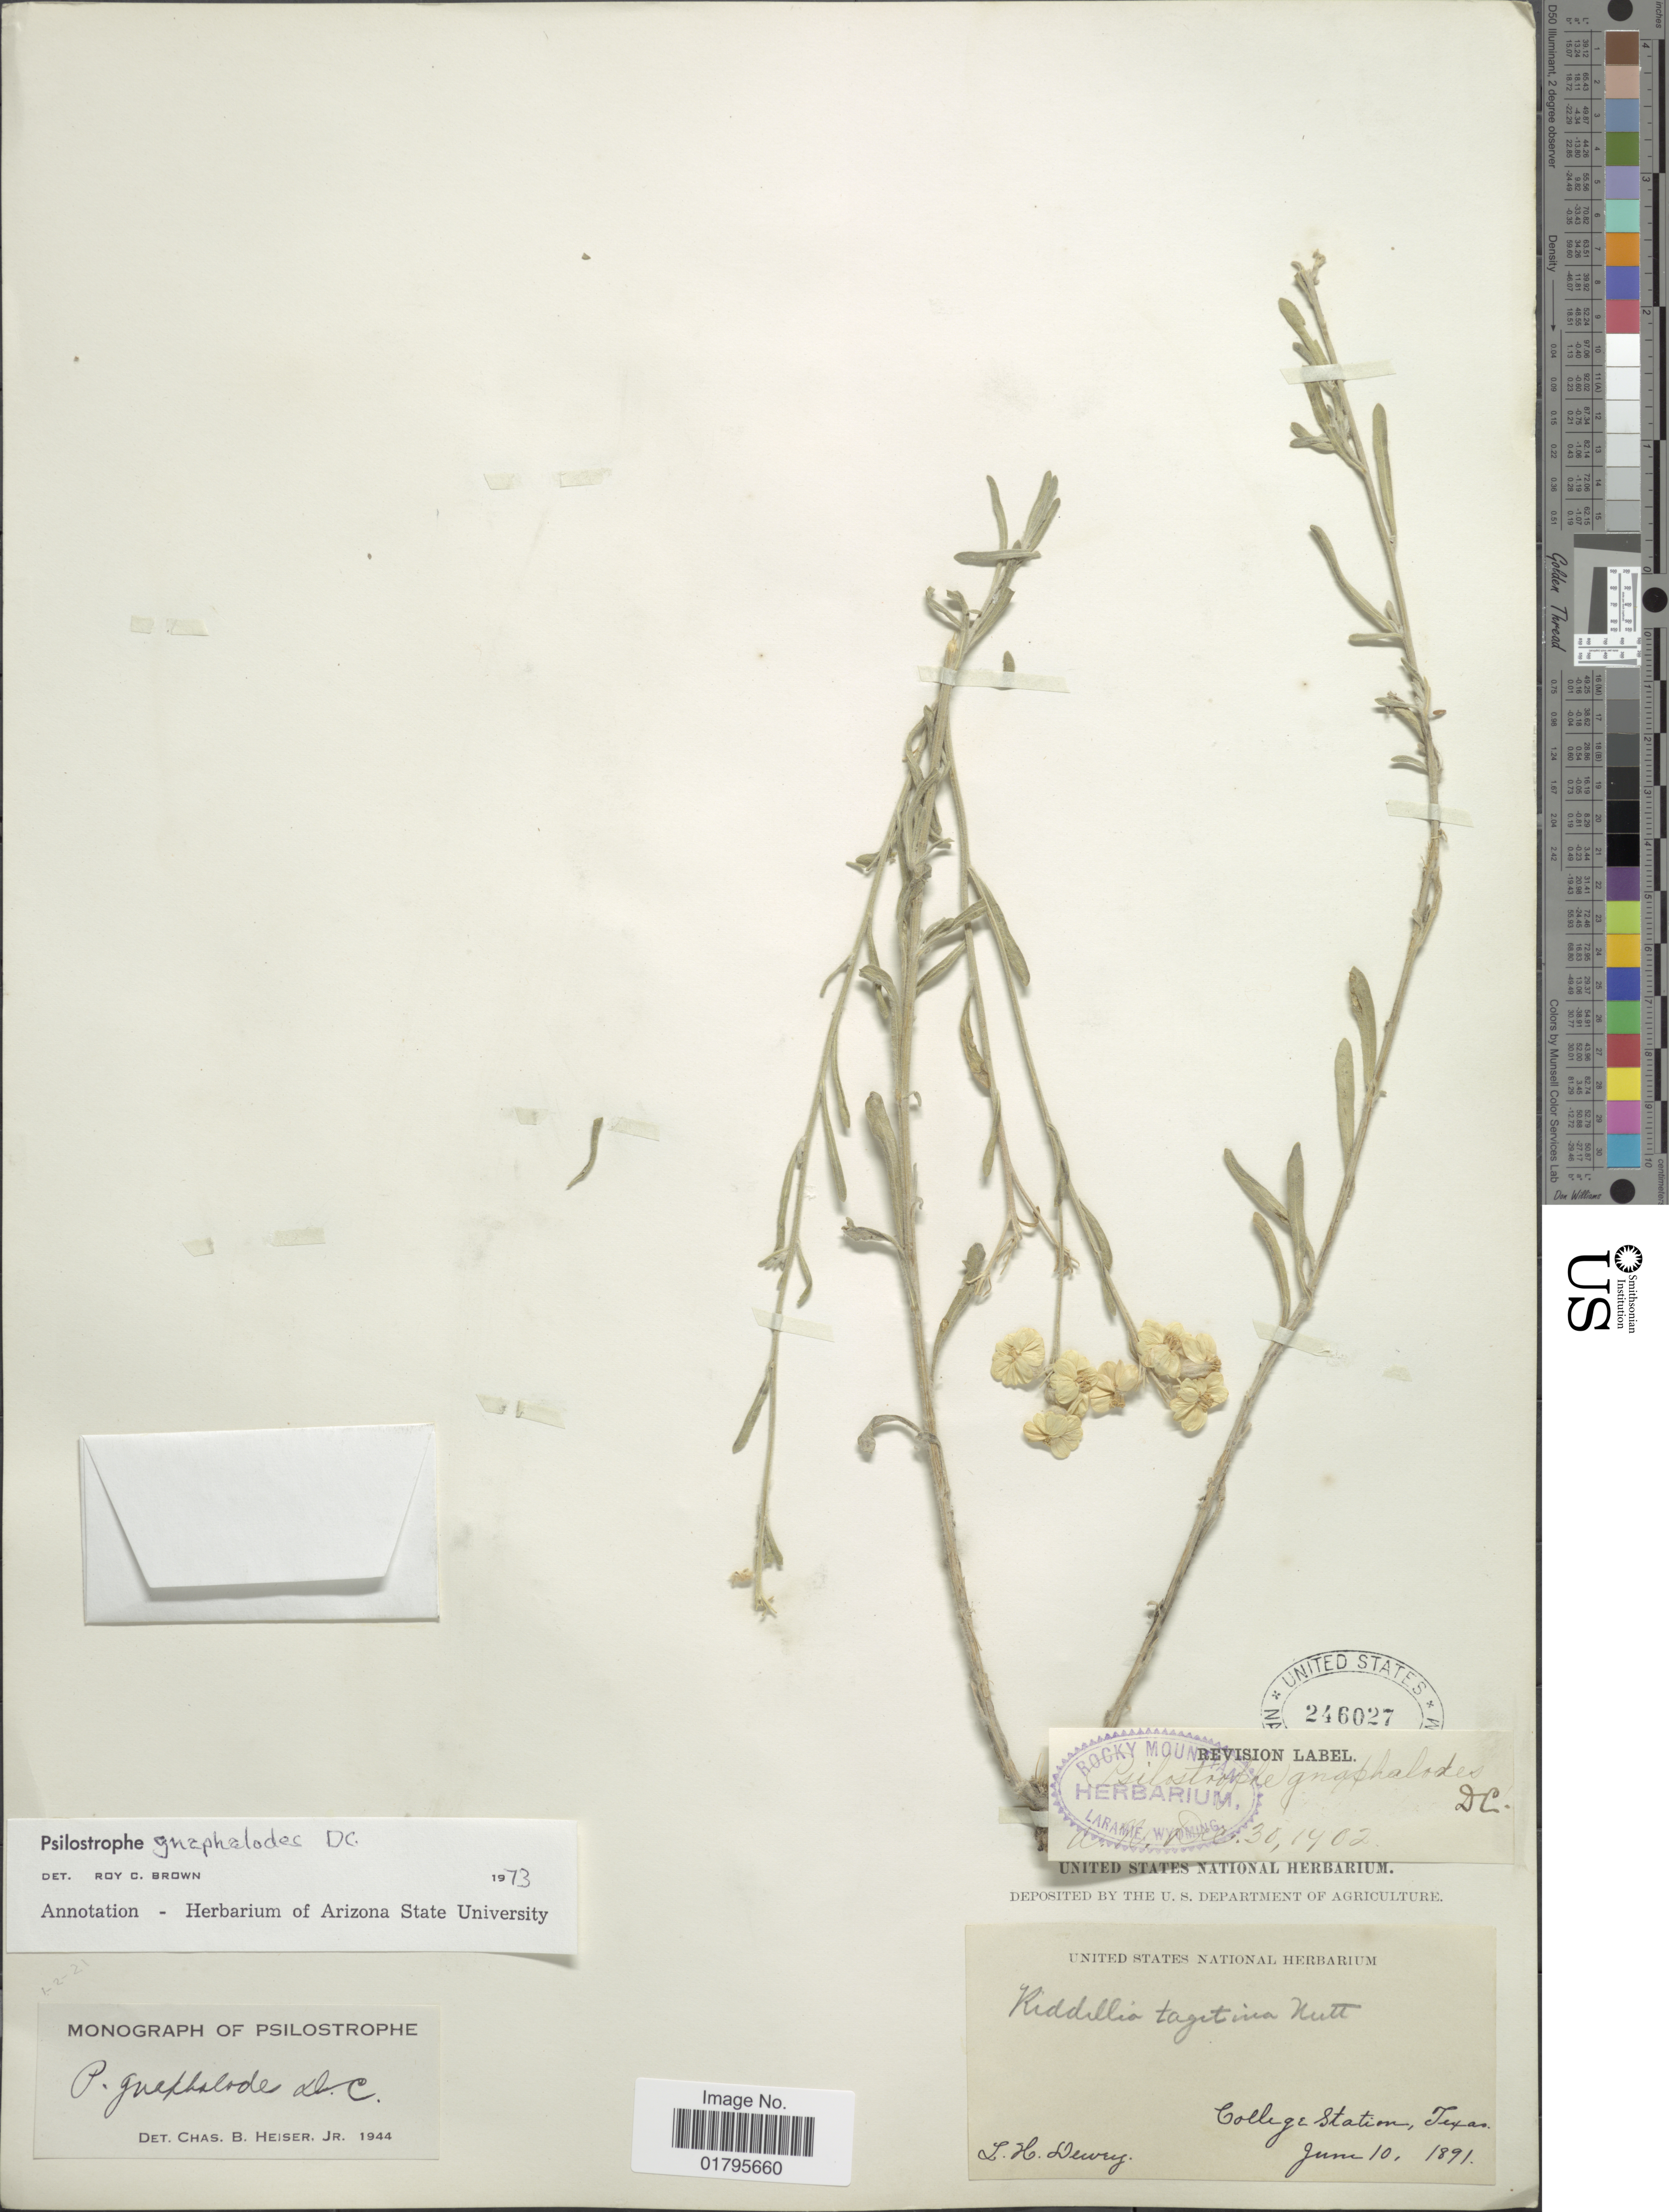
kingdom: Plantae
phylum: Tracheophyta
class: Magnoliopsida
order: Asterales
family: Asteraceae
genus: Psilostrophe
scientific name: Psilostrophe gnaphaloides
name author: DC.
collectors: L. H. Dewey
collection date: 1891-06-10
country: United States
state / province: Texas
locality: College Station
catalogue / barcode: US 246027